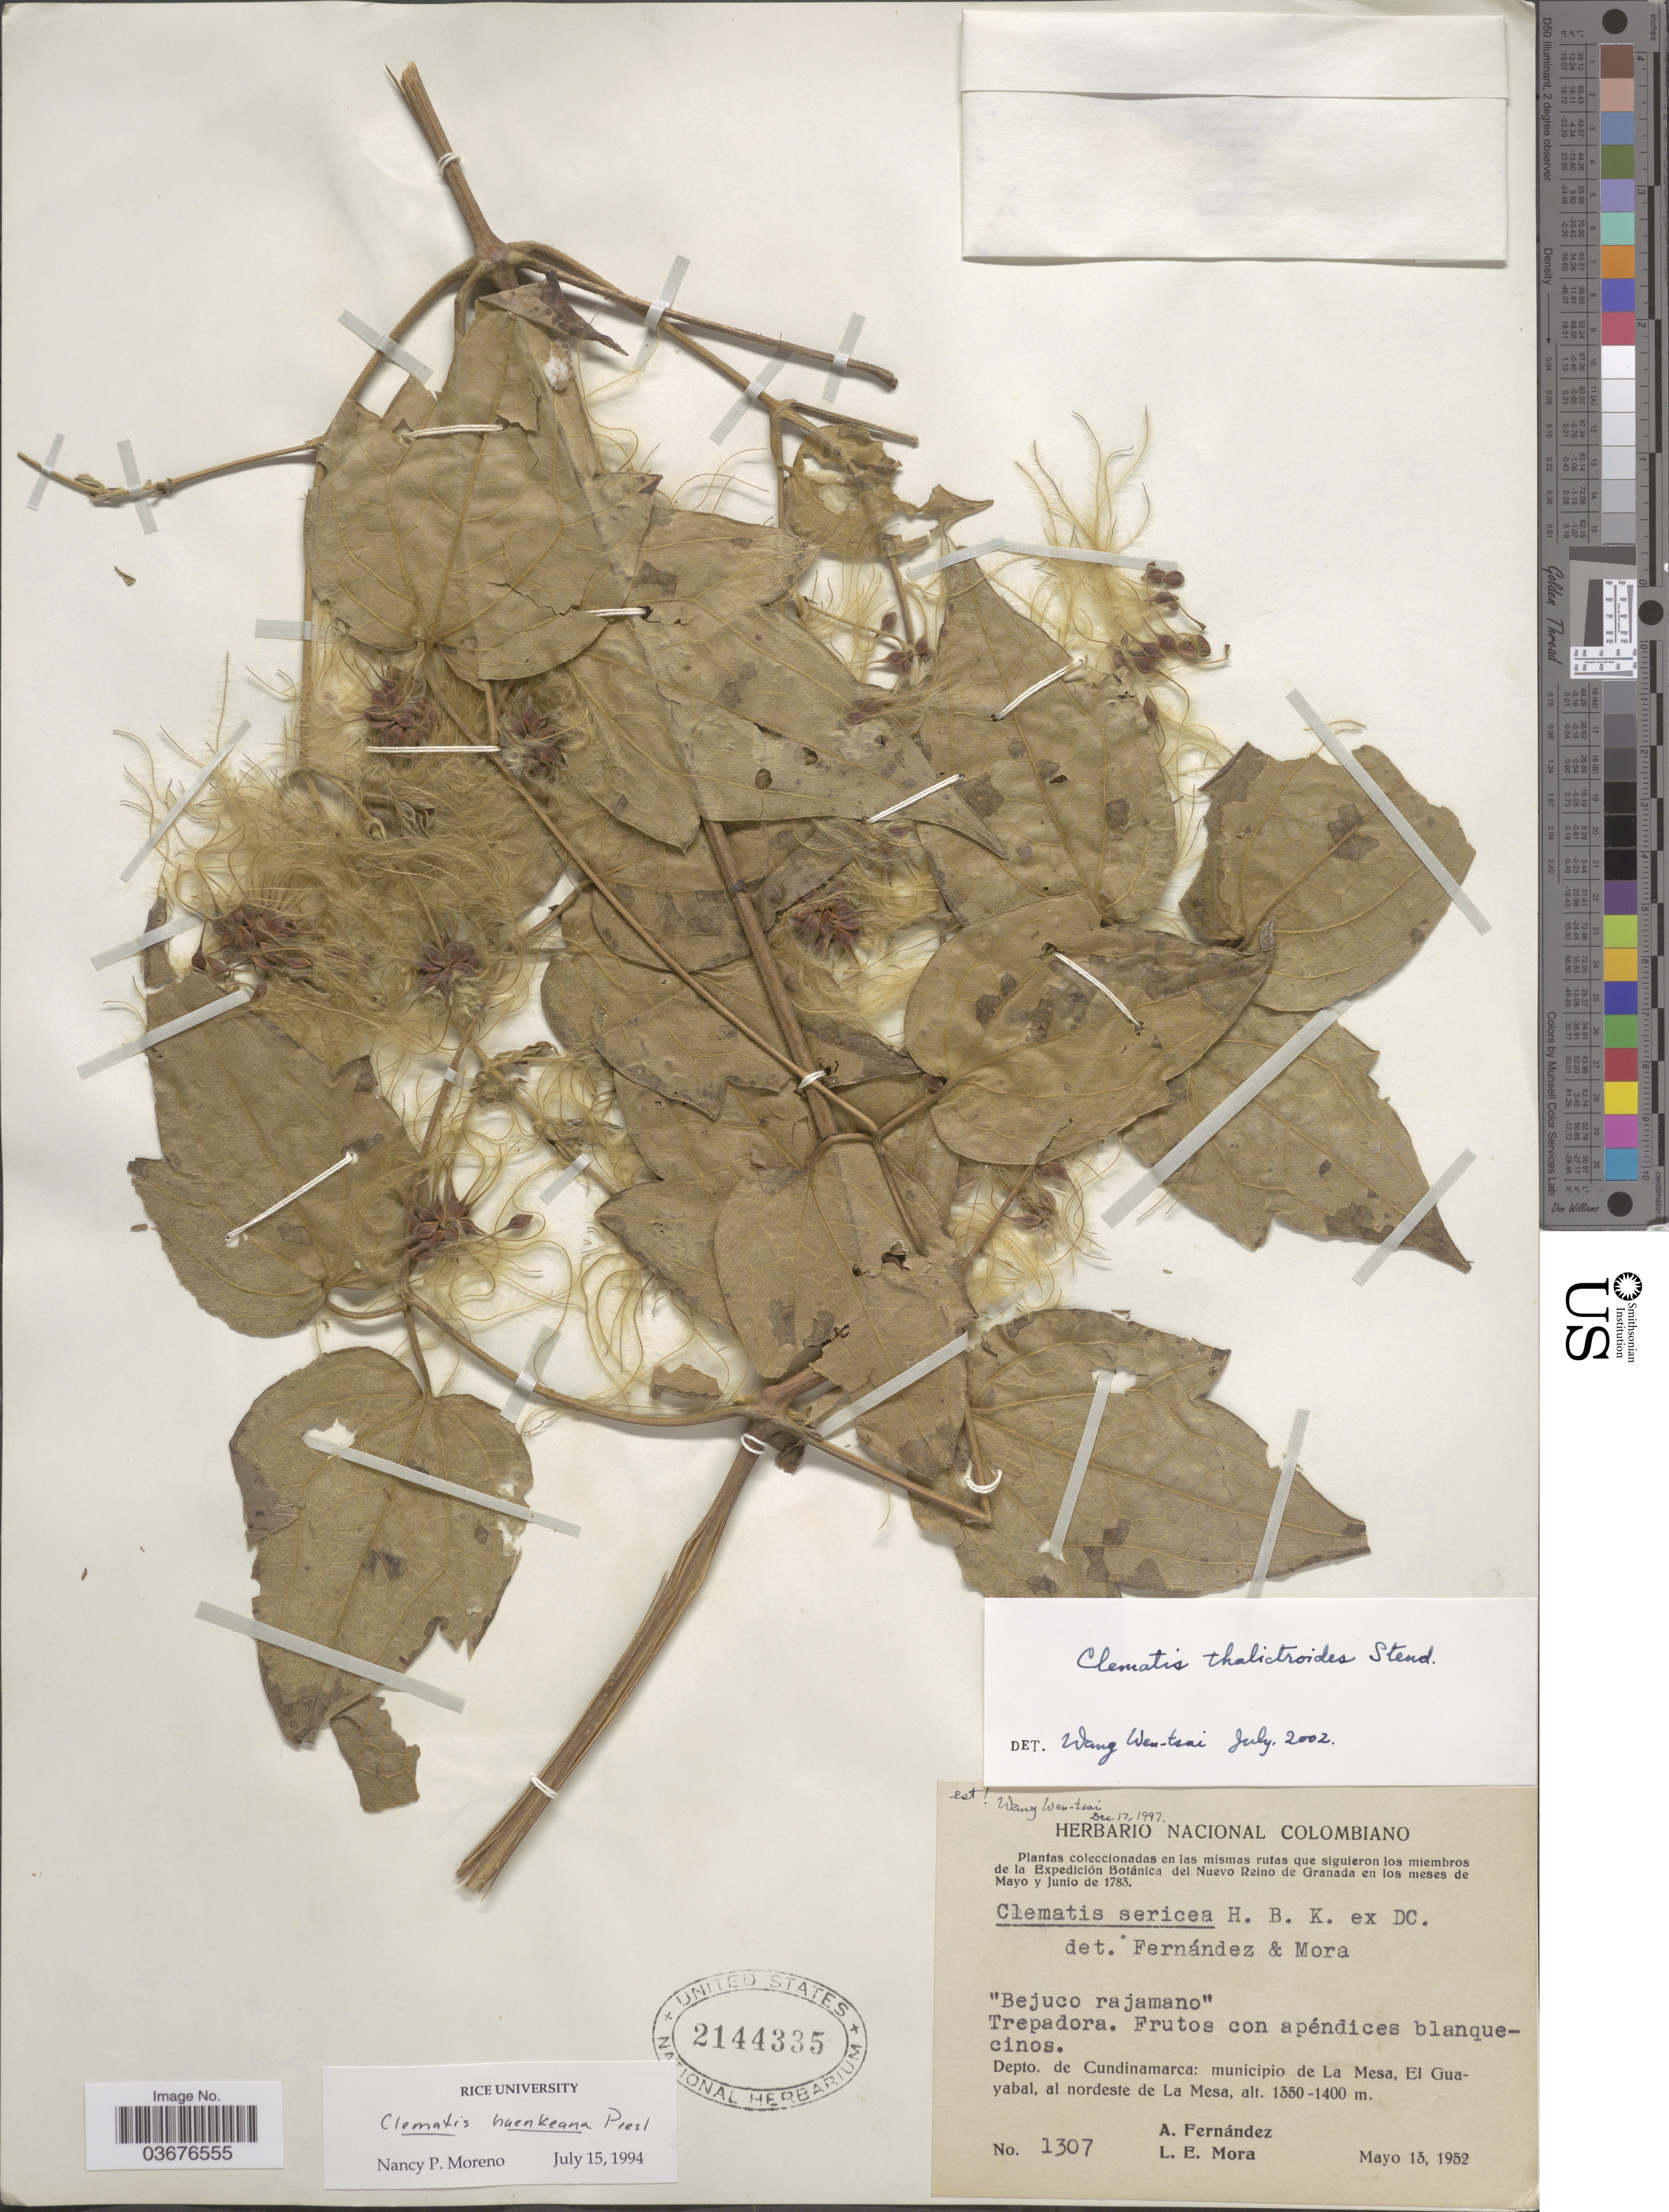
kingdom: Plantae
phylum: Tracheophyta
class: Magnoliopsida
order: Ranunculales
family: Ranunculaceae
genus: Clematis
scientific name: Clematis thalictroides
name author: Steud.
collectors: A. Fernández & L. Mora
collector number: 1307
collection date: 1952-05-13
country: Colombia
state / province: Cundinamarca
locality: Depto. de Cundinamarca: municipio de La Mesa, El Guayabal, al nordeste de La Mesa.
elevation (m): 1350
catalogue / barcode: US 2144335